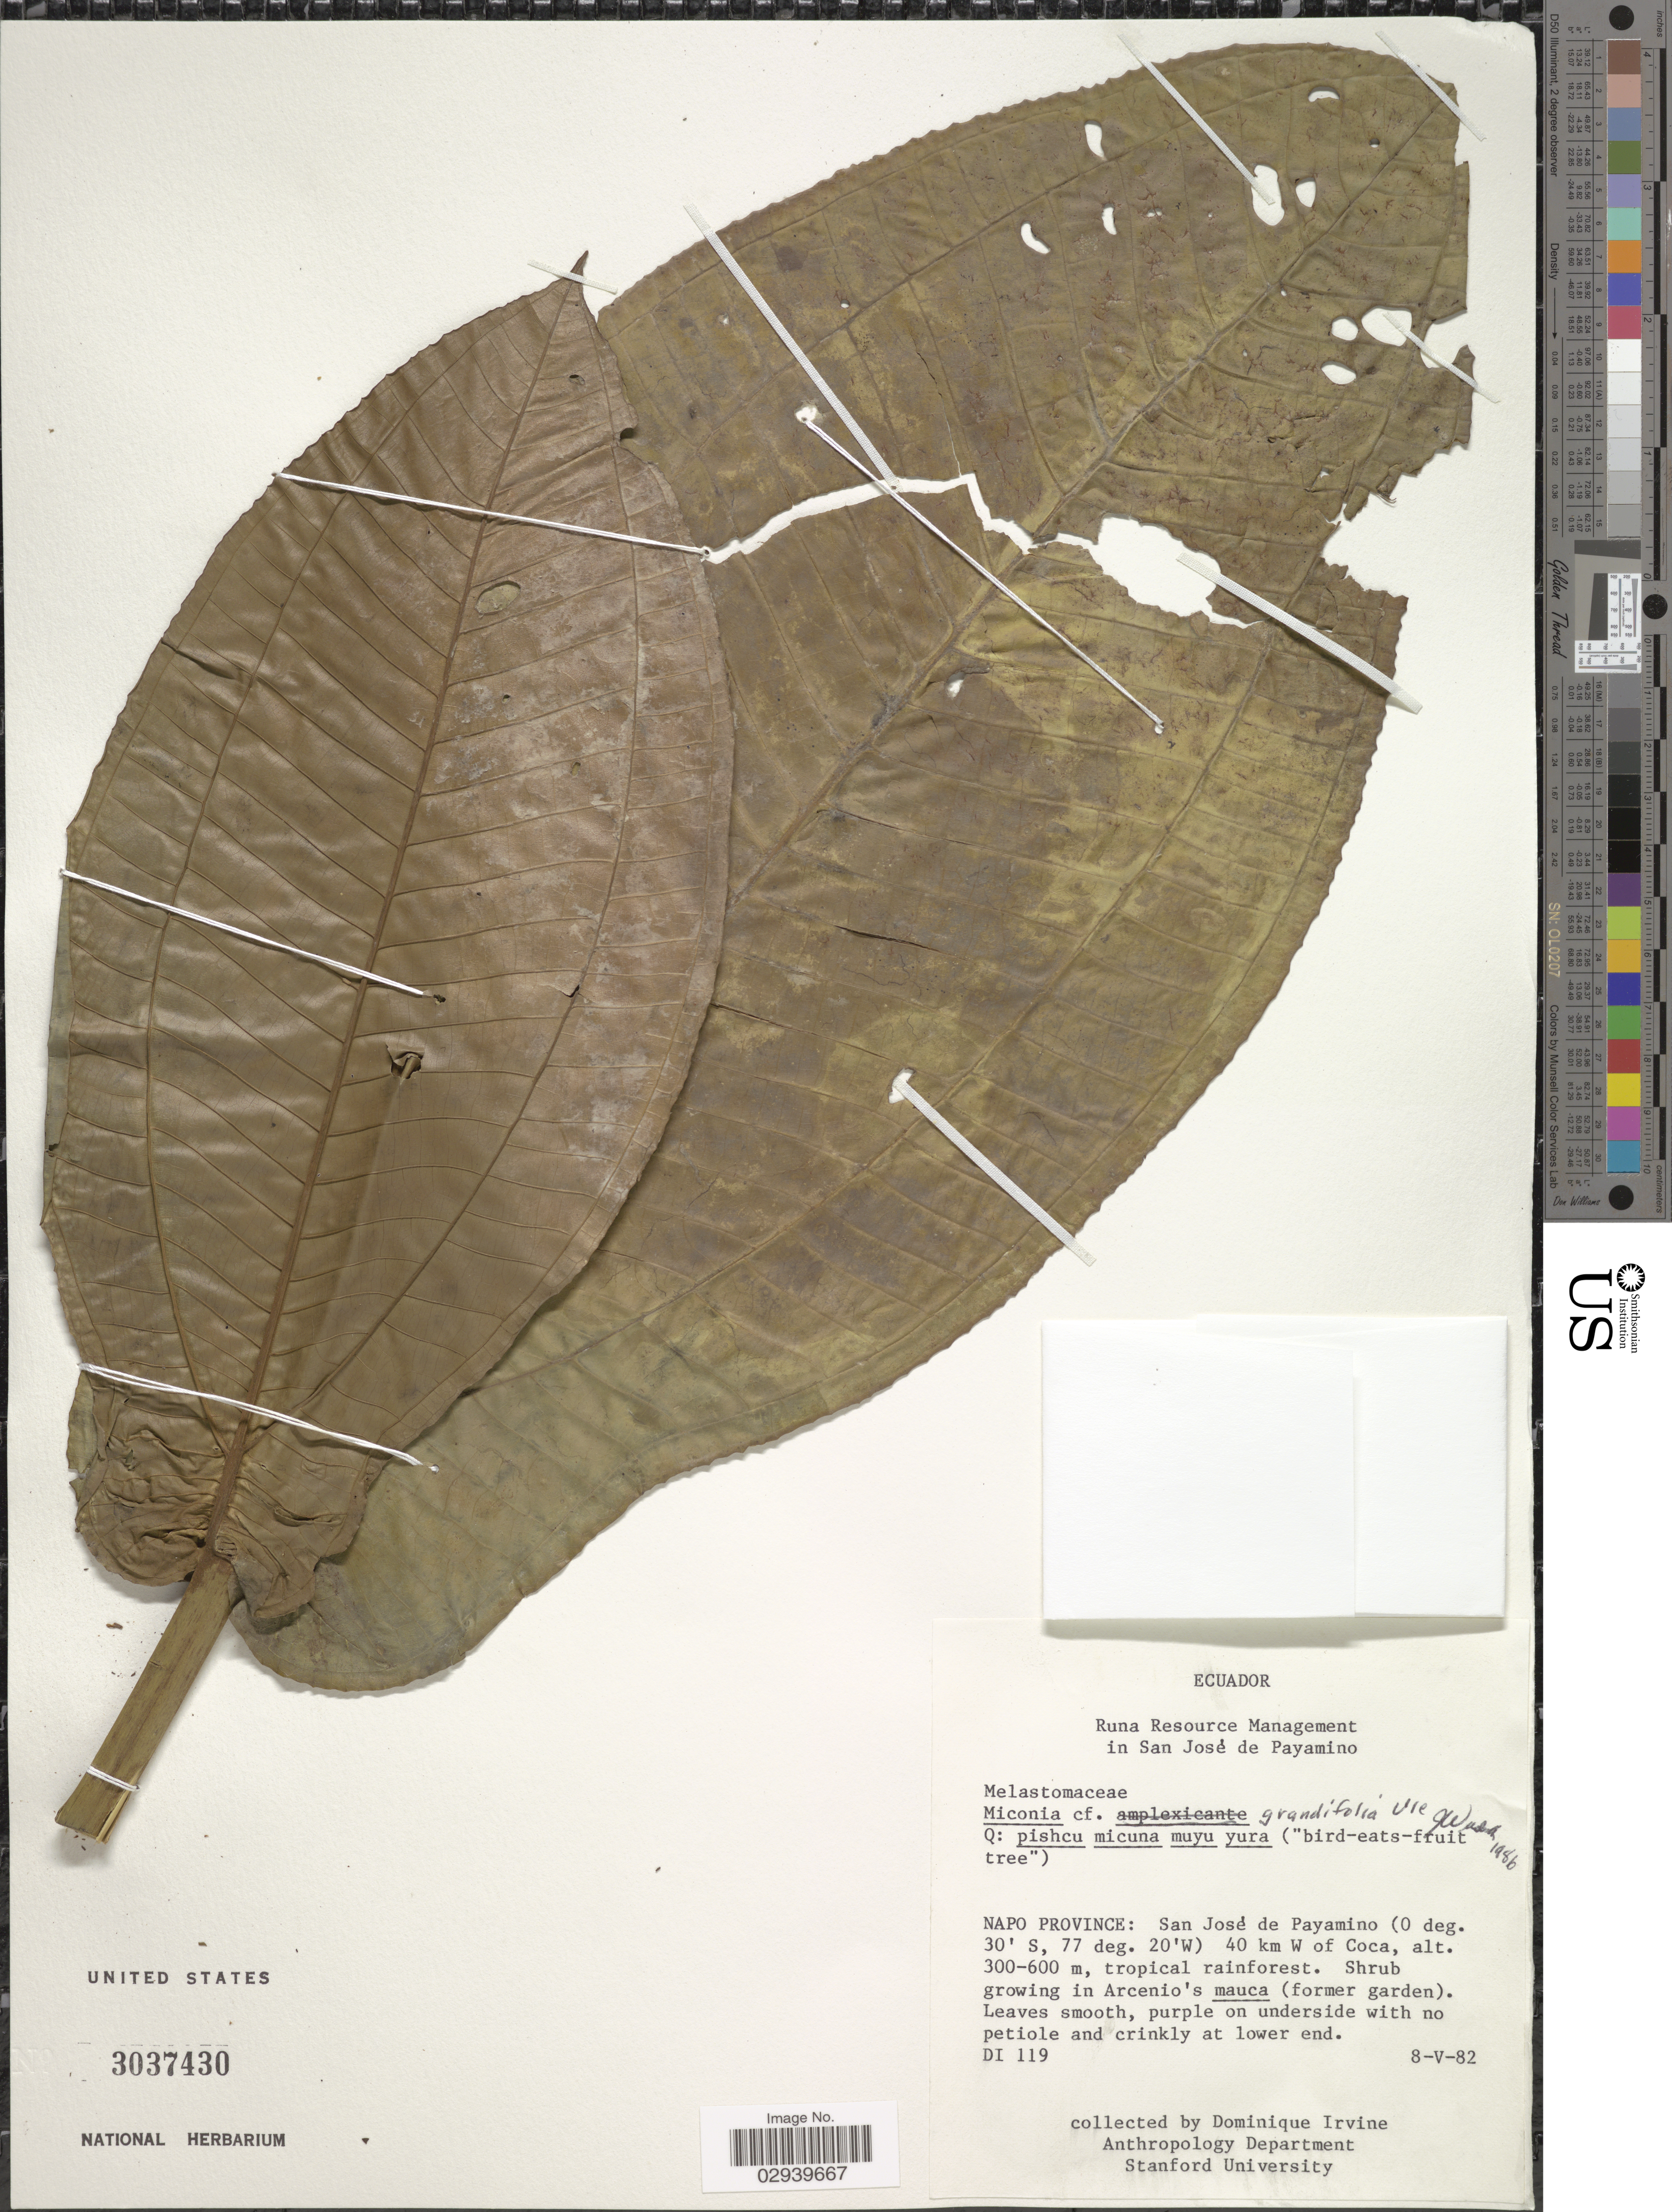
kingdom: Plantae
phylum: Tracheophyta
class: Magnoliopsida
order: Myrtales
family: Melastomataceae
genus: Miconia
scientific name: Miconia grandifolia Ule, nom. illeg.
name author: Ule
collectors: D. Irvine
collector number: DI119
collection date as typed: Transcribed d/m/y: 8/5/82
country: Ecuador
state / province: Napo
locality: San José de Payamino, 40 km W of Coca.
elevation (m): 300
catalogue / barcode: US 3037430